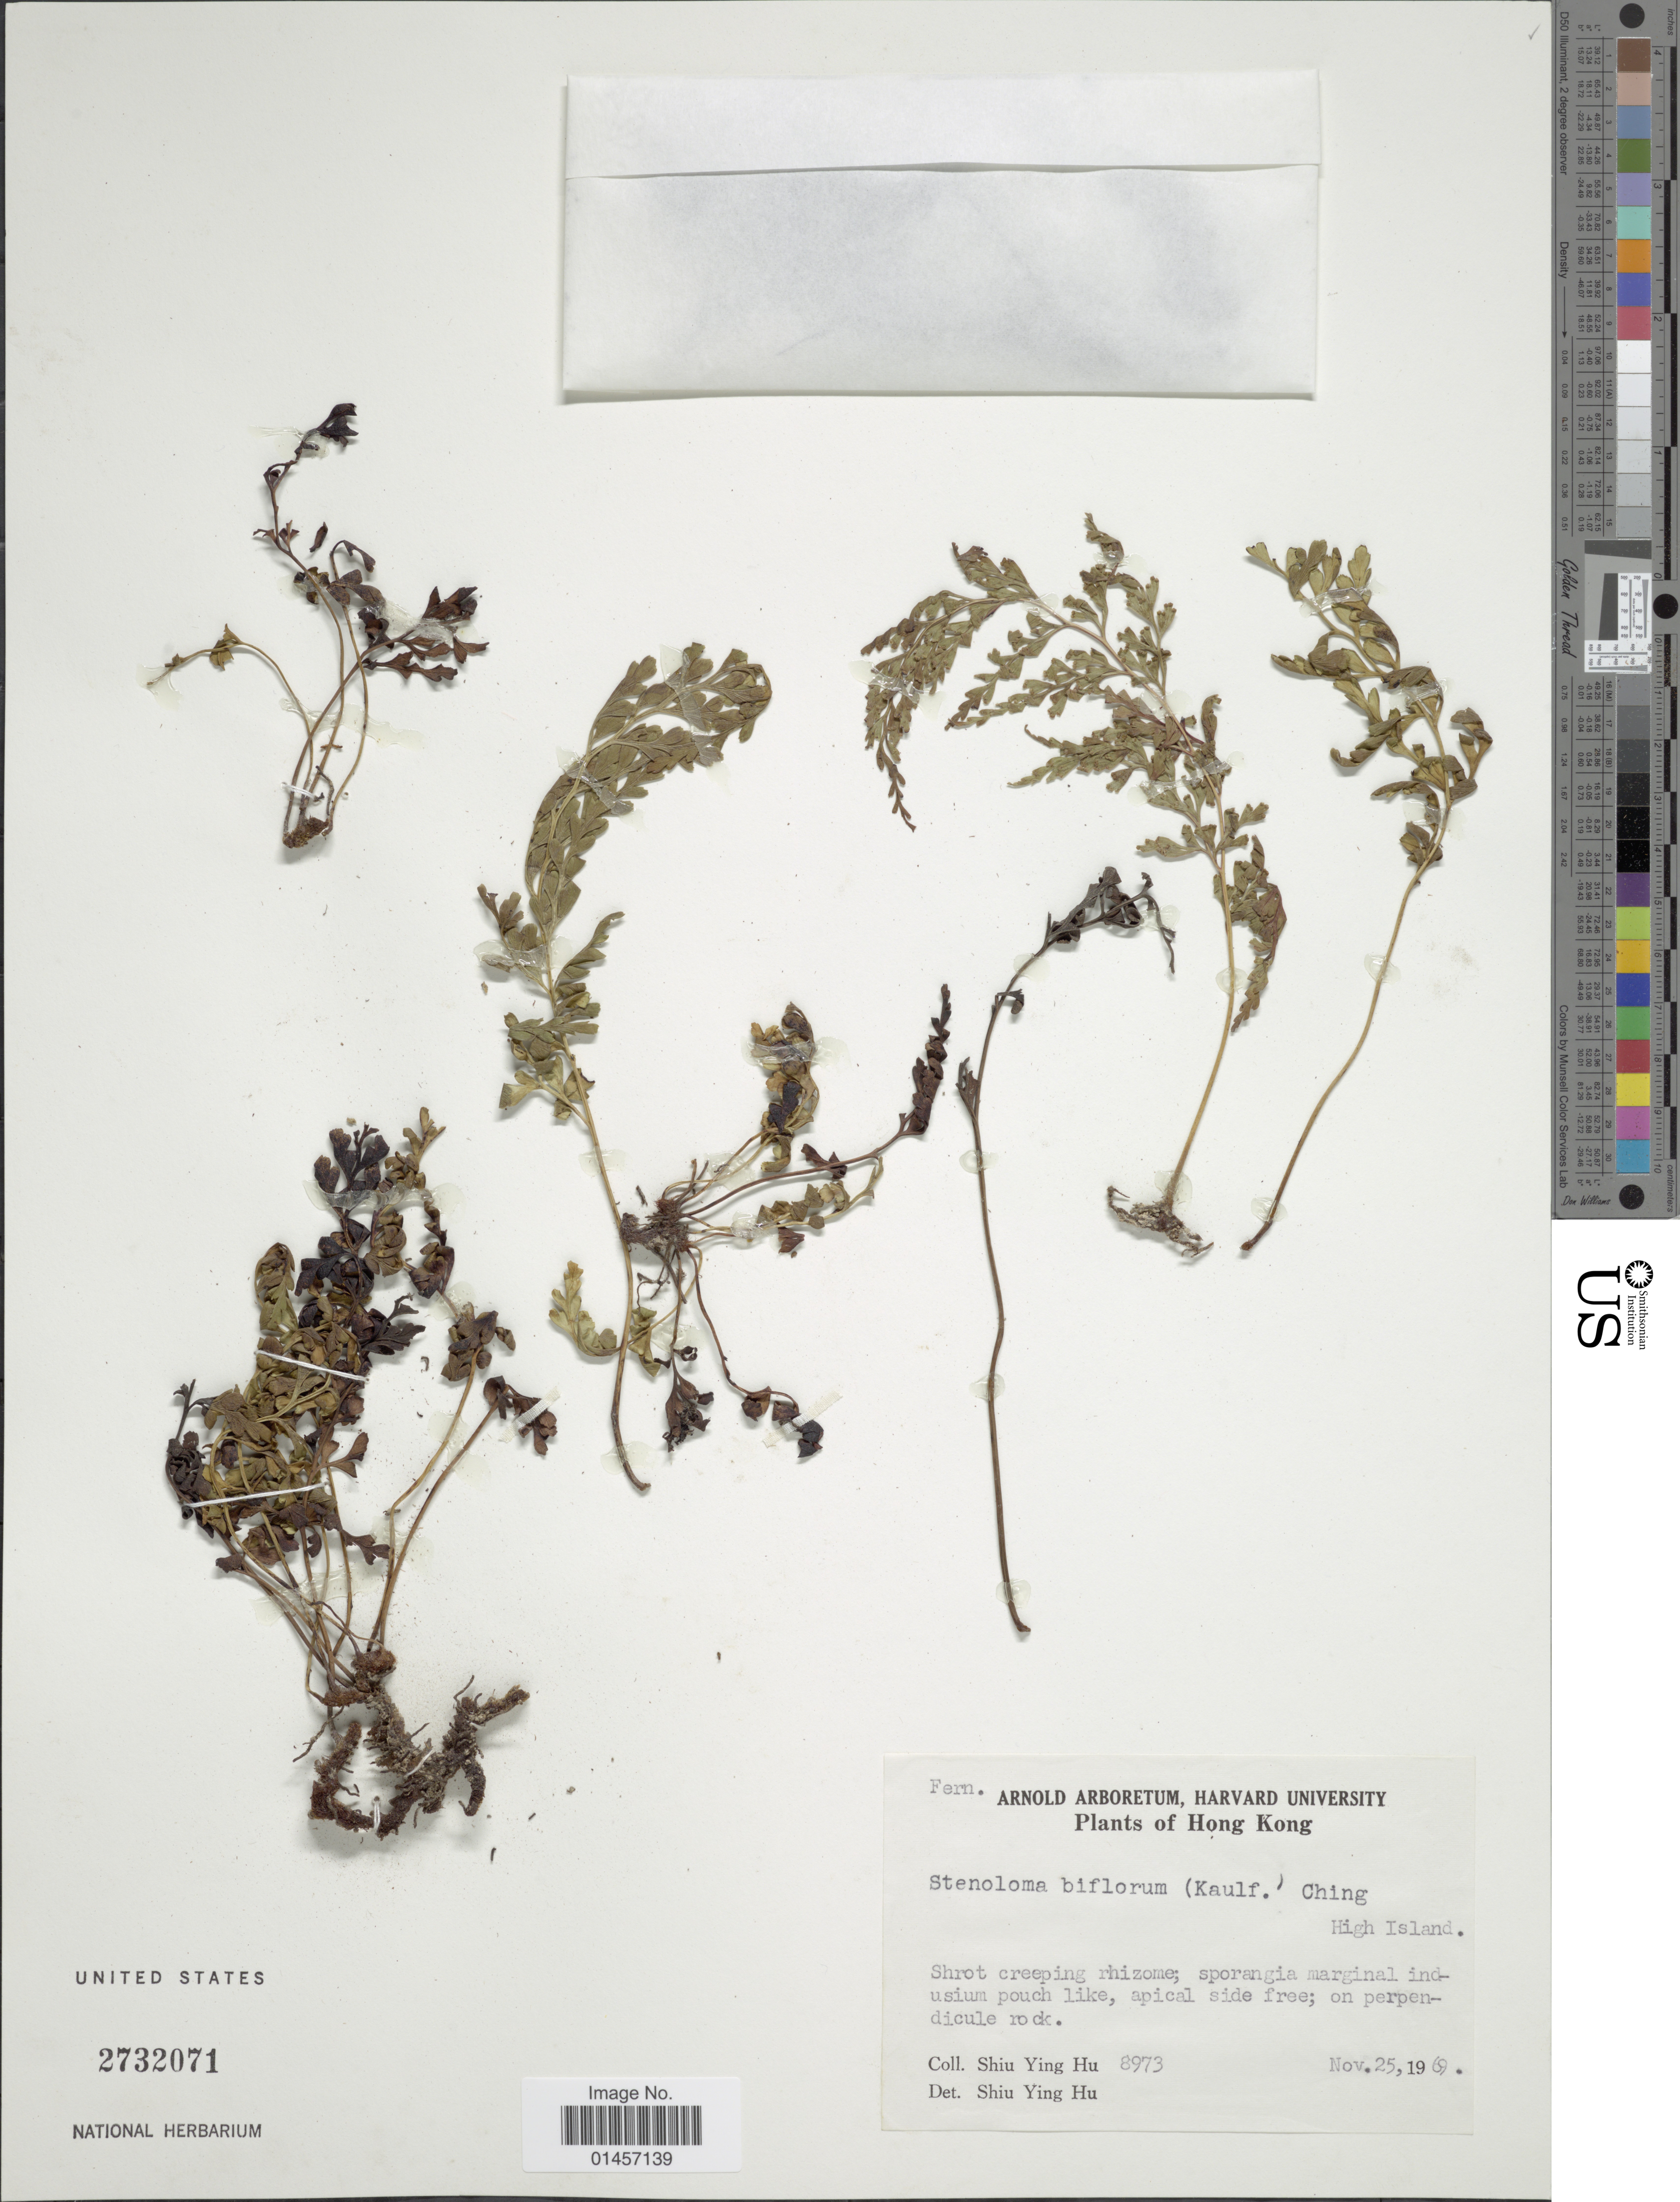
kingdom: Plantae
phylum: Tracheophyta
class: Polypodiopsida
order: Polypodiales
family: Lindsaeaceae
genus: Sphenomeris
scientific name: Sphenomeris biflora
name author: (Kaulf.) Mett.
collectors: S. Y. Hu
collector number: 8973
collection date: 1969-11-25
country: China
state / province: Hong Kong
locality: Hong Kong, High Island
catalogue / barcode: US 2732071